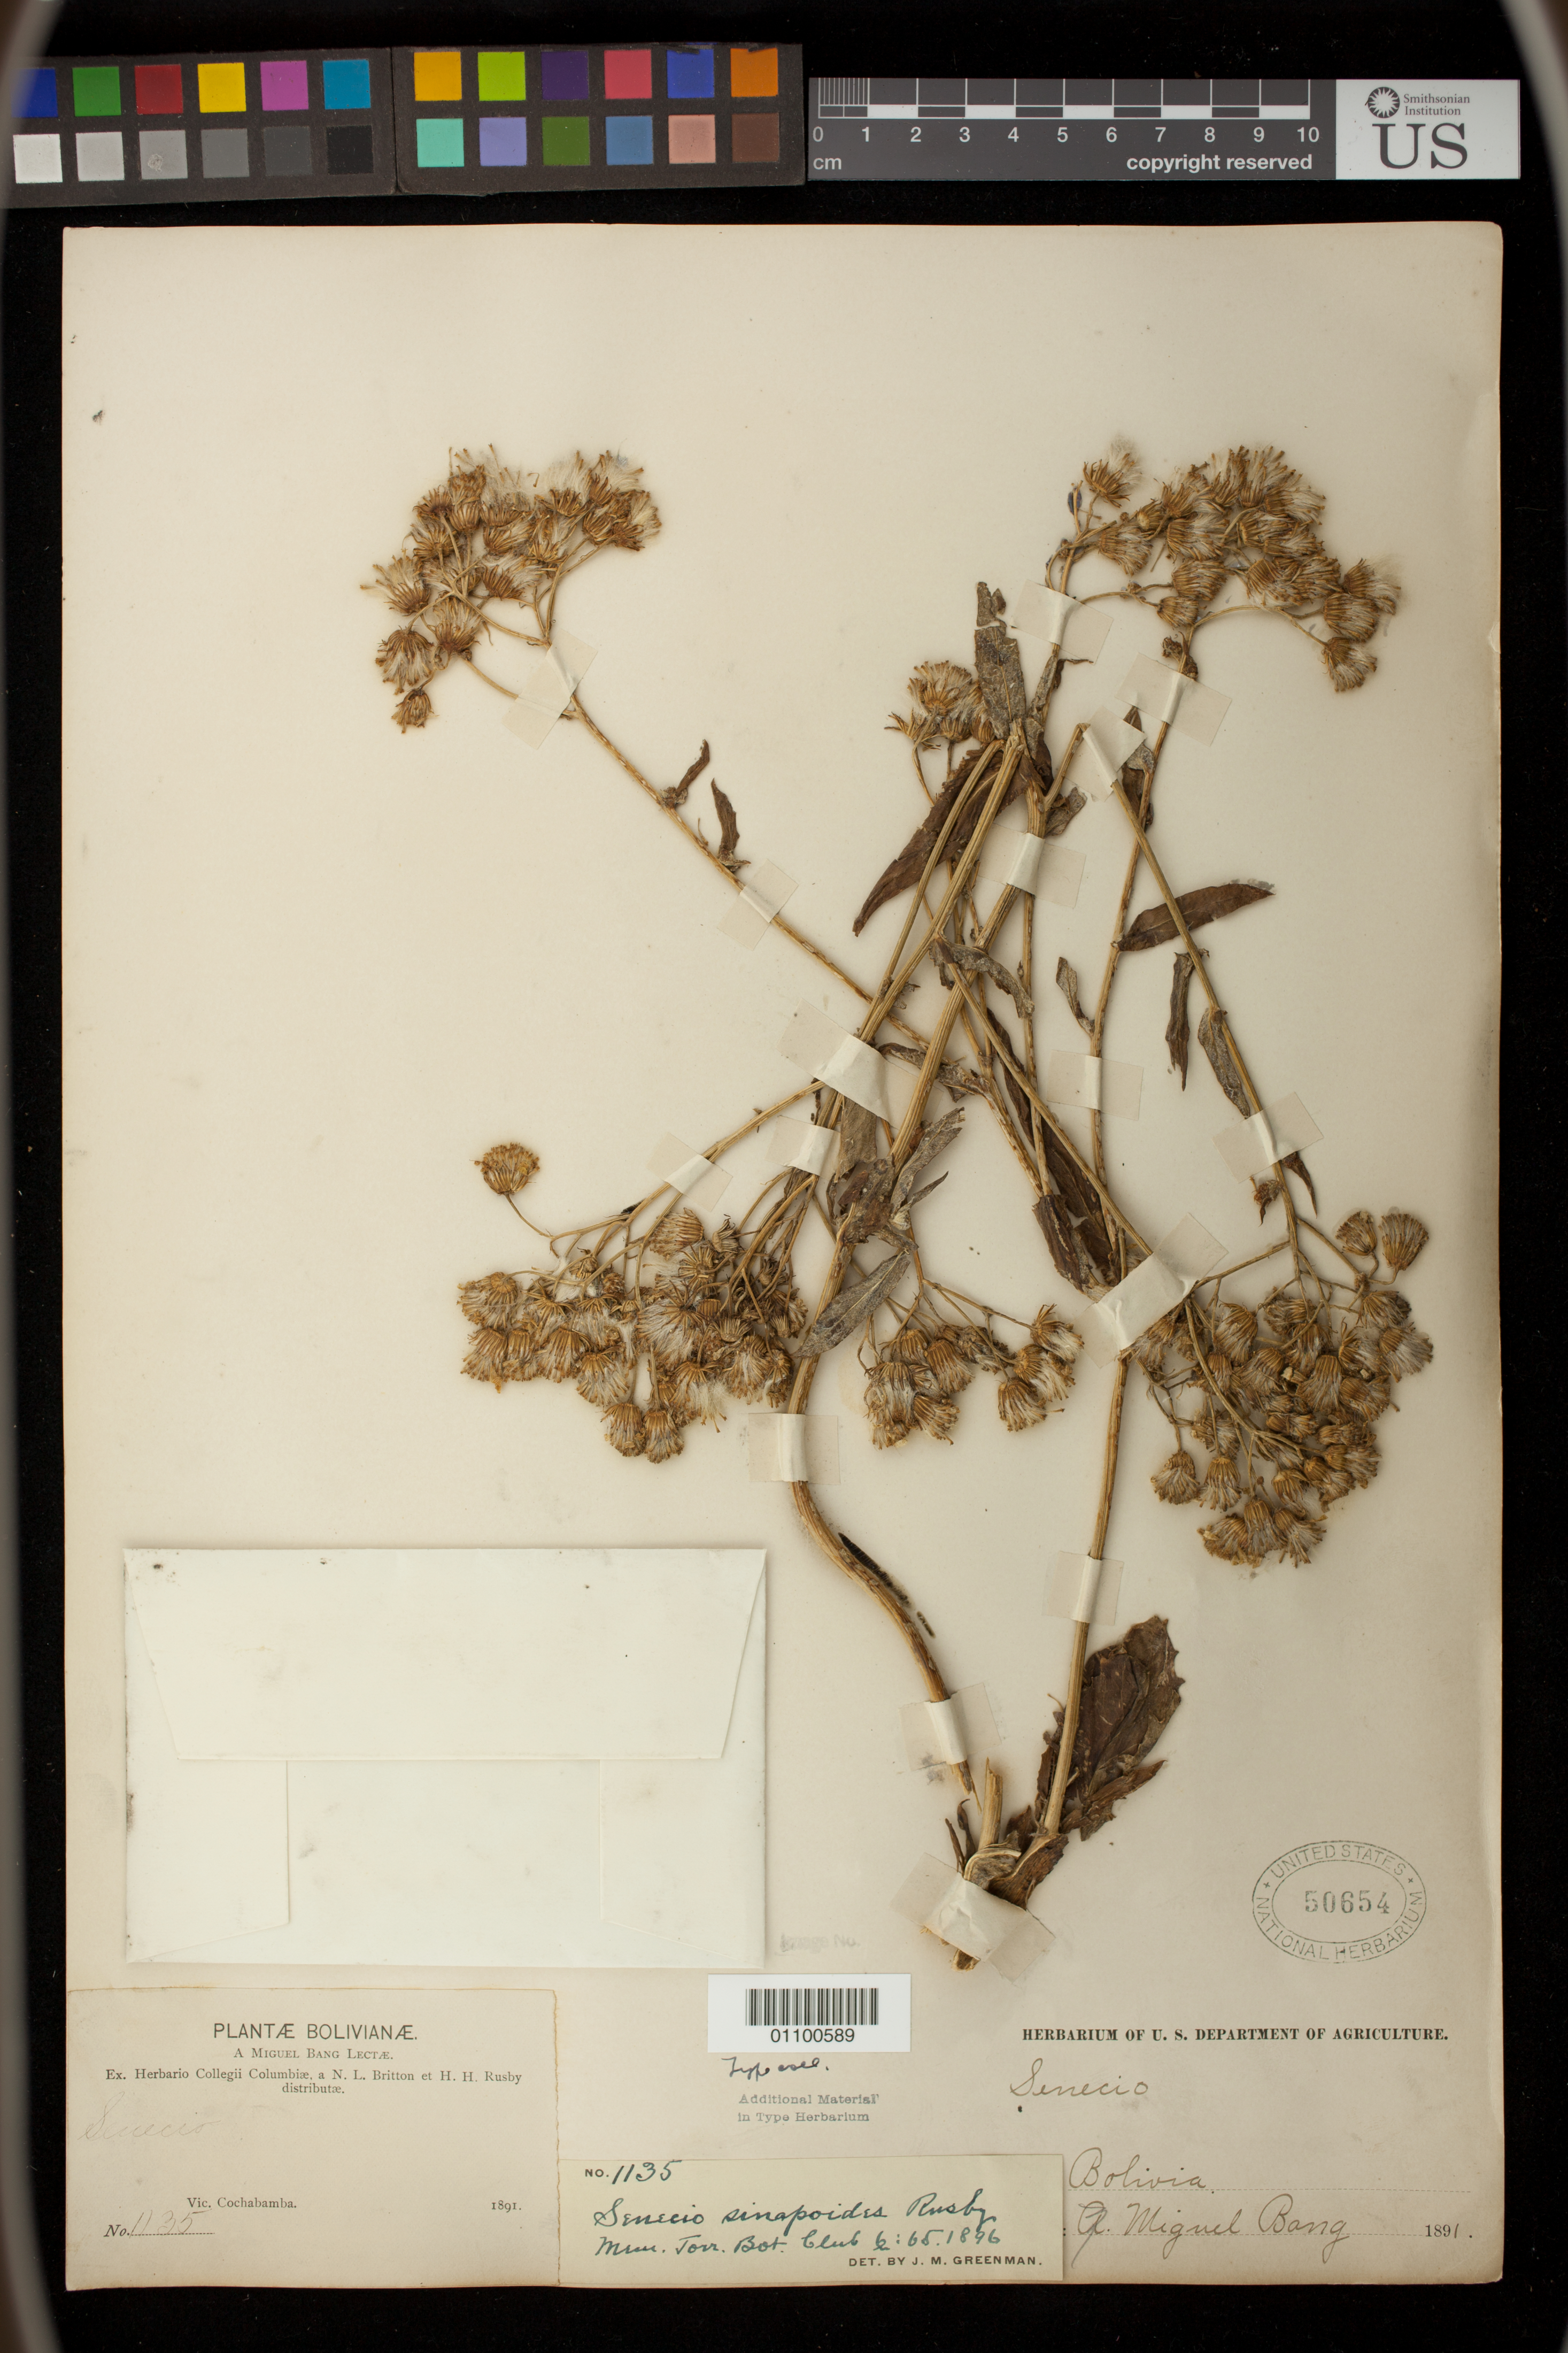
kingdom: Plantae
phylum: Tracheophyta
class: Magnoliopsida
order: Asterales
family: Asteraceae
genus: Senecio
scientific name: Senecio sinapoides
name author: Rusby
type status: Isotype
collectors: M. Bang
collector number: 1135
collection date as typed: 1891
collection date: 1891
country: Bolivia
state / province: Cochabamba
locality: Vic. Cochabamba.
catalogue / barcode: US 50654